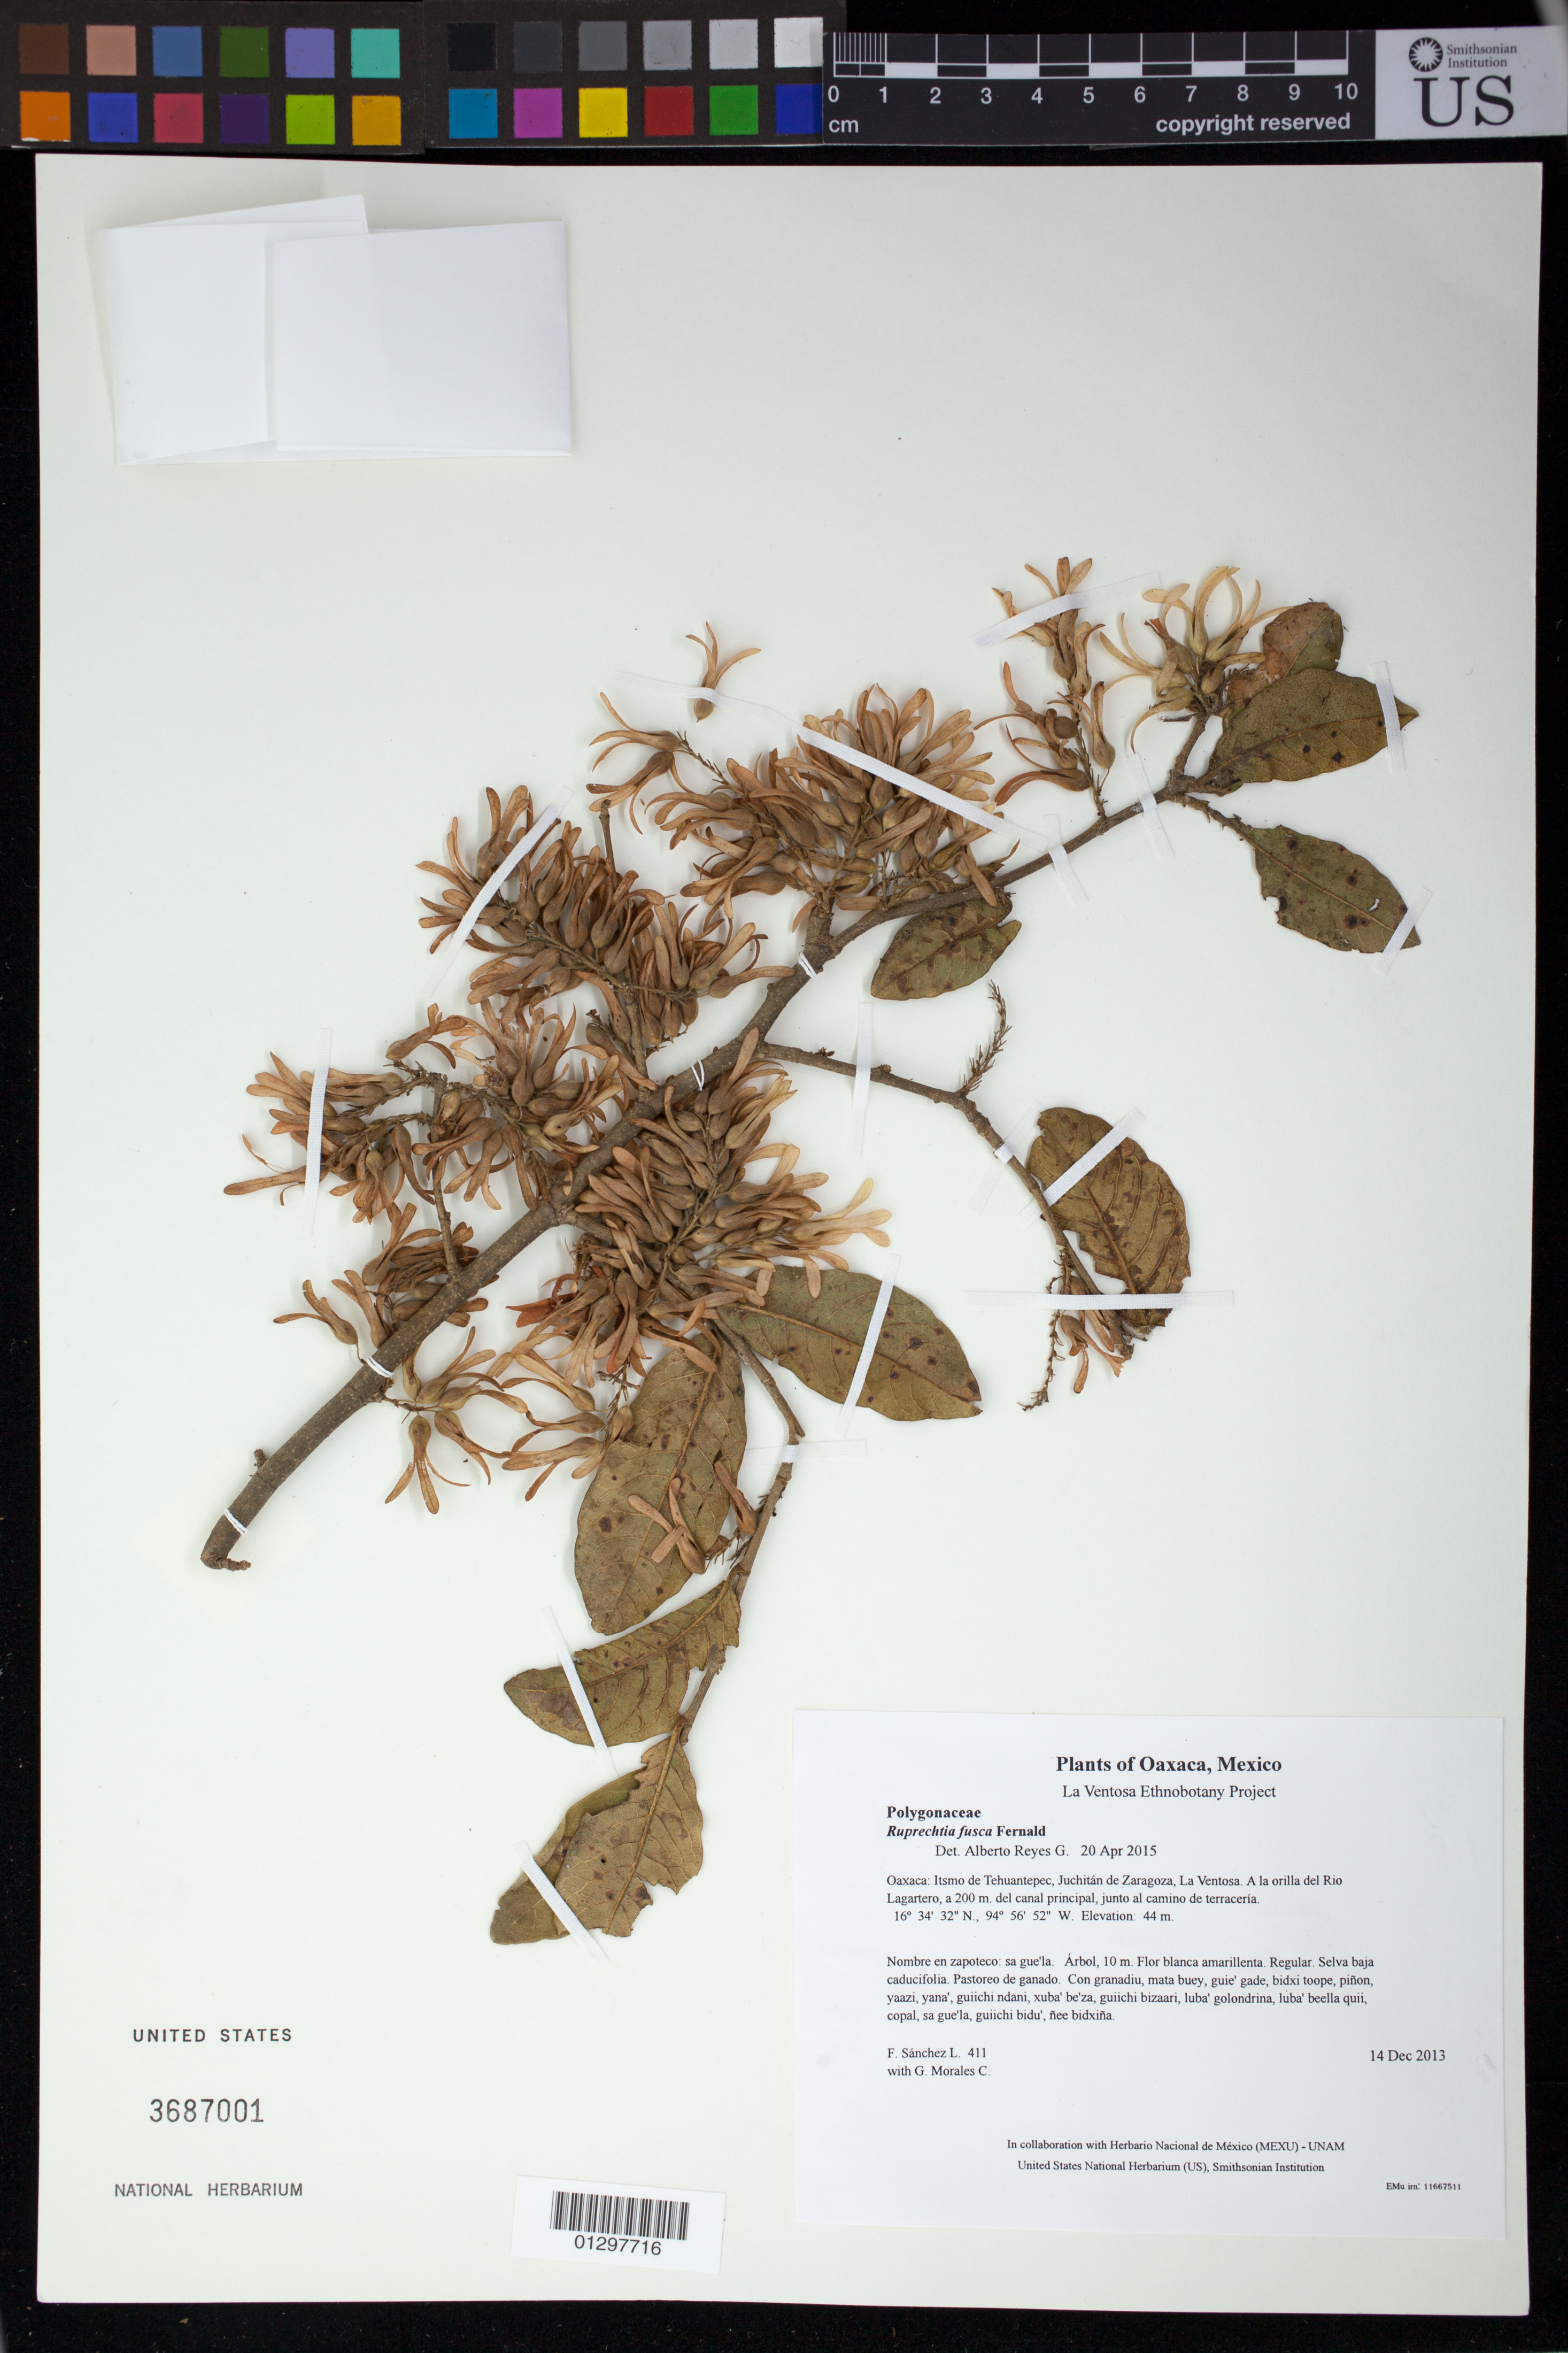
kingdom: Plantae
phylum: Tracheophyta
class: Magnoliopsida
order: Caryophyllales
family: Polygonaceae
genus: Ruprechtia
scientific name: Ruprechtia fusca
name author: Fernald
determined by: Reyes García, A.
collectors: F. Sánchez L. & G. Morales C.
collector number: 411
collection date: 2013-12-14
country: Mexico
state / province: Oaxaca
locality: Itsmo de Tehuantepec, Juchitán de Zaragoza, La Ventosa. A la orilla del Rio Lagartero, a 200 m. del canal principal, junto al camino de terracería.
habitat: Selva baja caducifolia. Pastoreo de ganado.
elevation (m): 44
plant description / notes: JEBOT, MEXU, US; Yaga. 10 m. Guie' naquichi' naguchi ga. Nuu.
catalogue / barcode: US 3687001